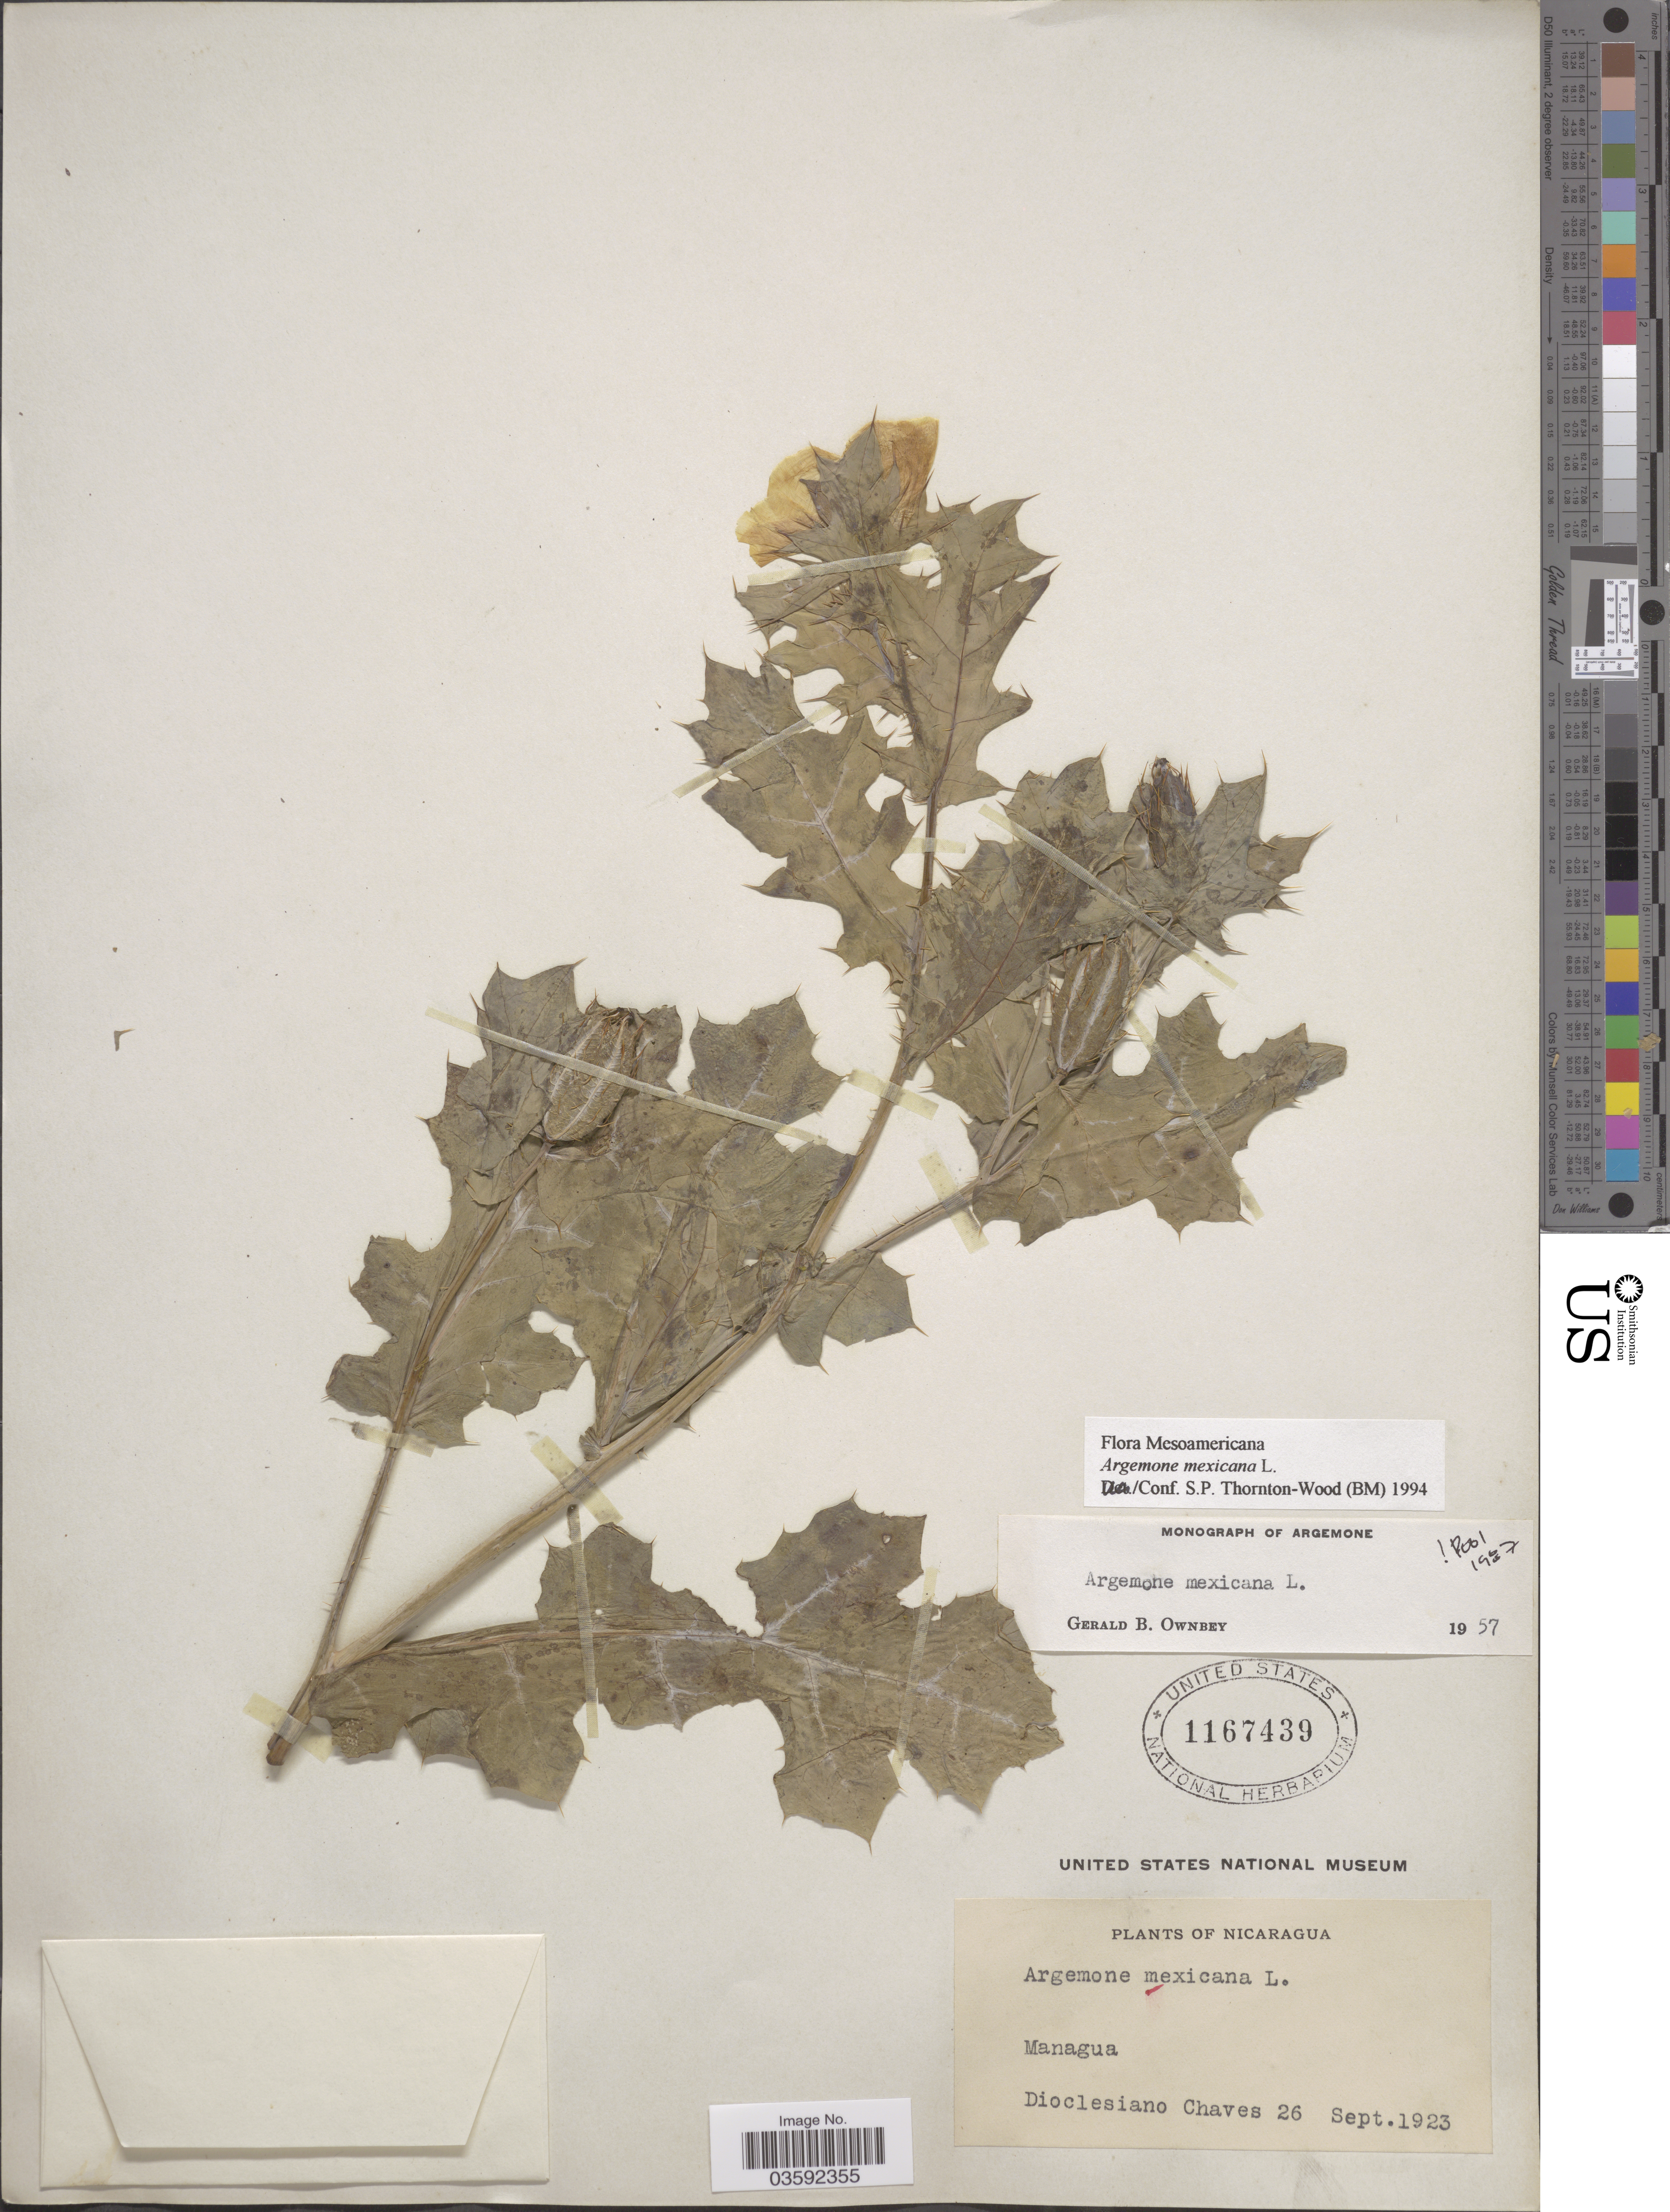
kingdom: Plantae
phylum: Tracheophyta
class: Magnoliopsida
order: Ranunculales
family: Papaveraceae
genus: Argemone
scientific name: Argemone mexicana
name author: L.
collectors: D. Chaves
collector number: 26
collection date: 1923-09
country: Nicaragua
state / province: Managua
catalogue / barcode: US 1167439